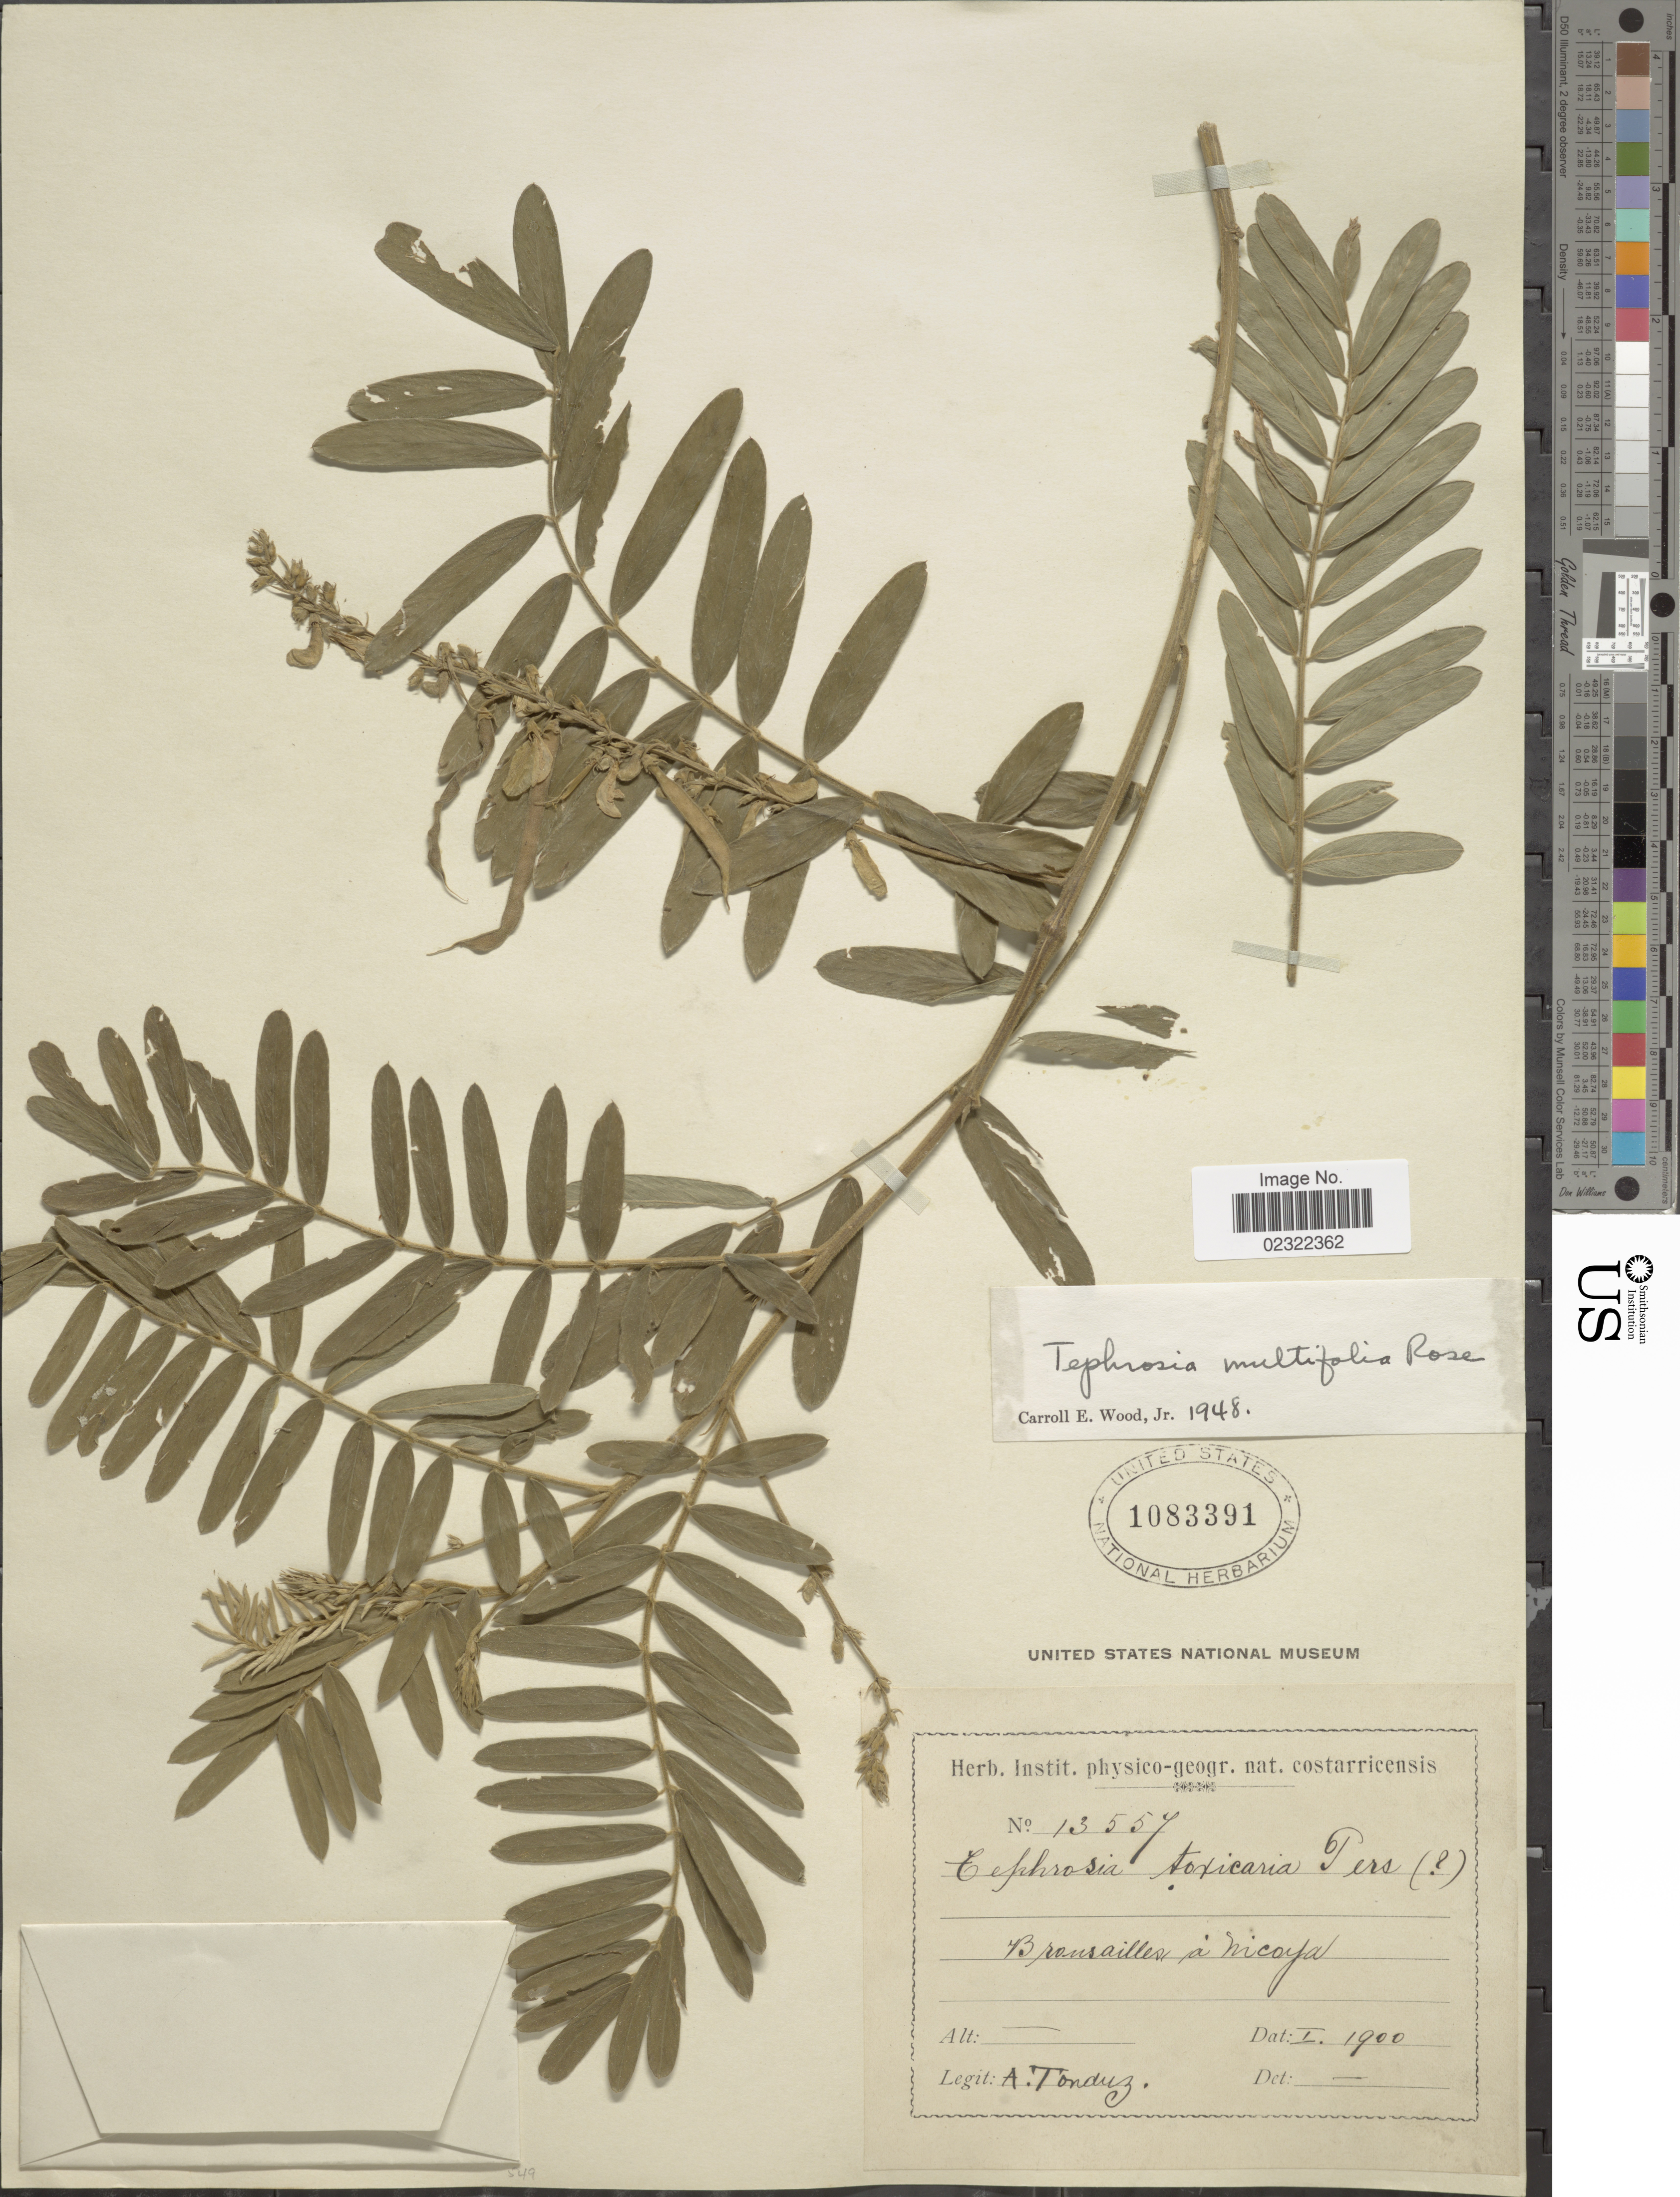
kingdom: Plantae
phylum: Tracheophyta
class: Magnoliopsida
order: Fabales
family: Fabaceae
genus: Tephrosia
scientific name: Tephrosia multifolia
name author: Rose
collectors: A. Tonduz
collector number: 13557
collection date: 1900-01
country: Costa Rica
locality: Brousailles a Micoya.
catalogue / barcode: US 1083391